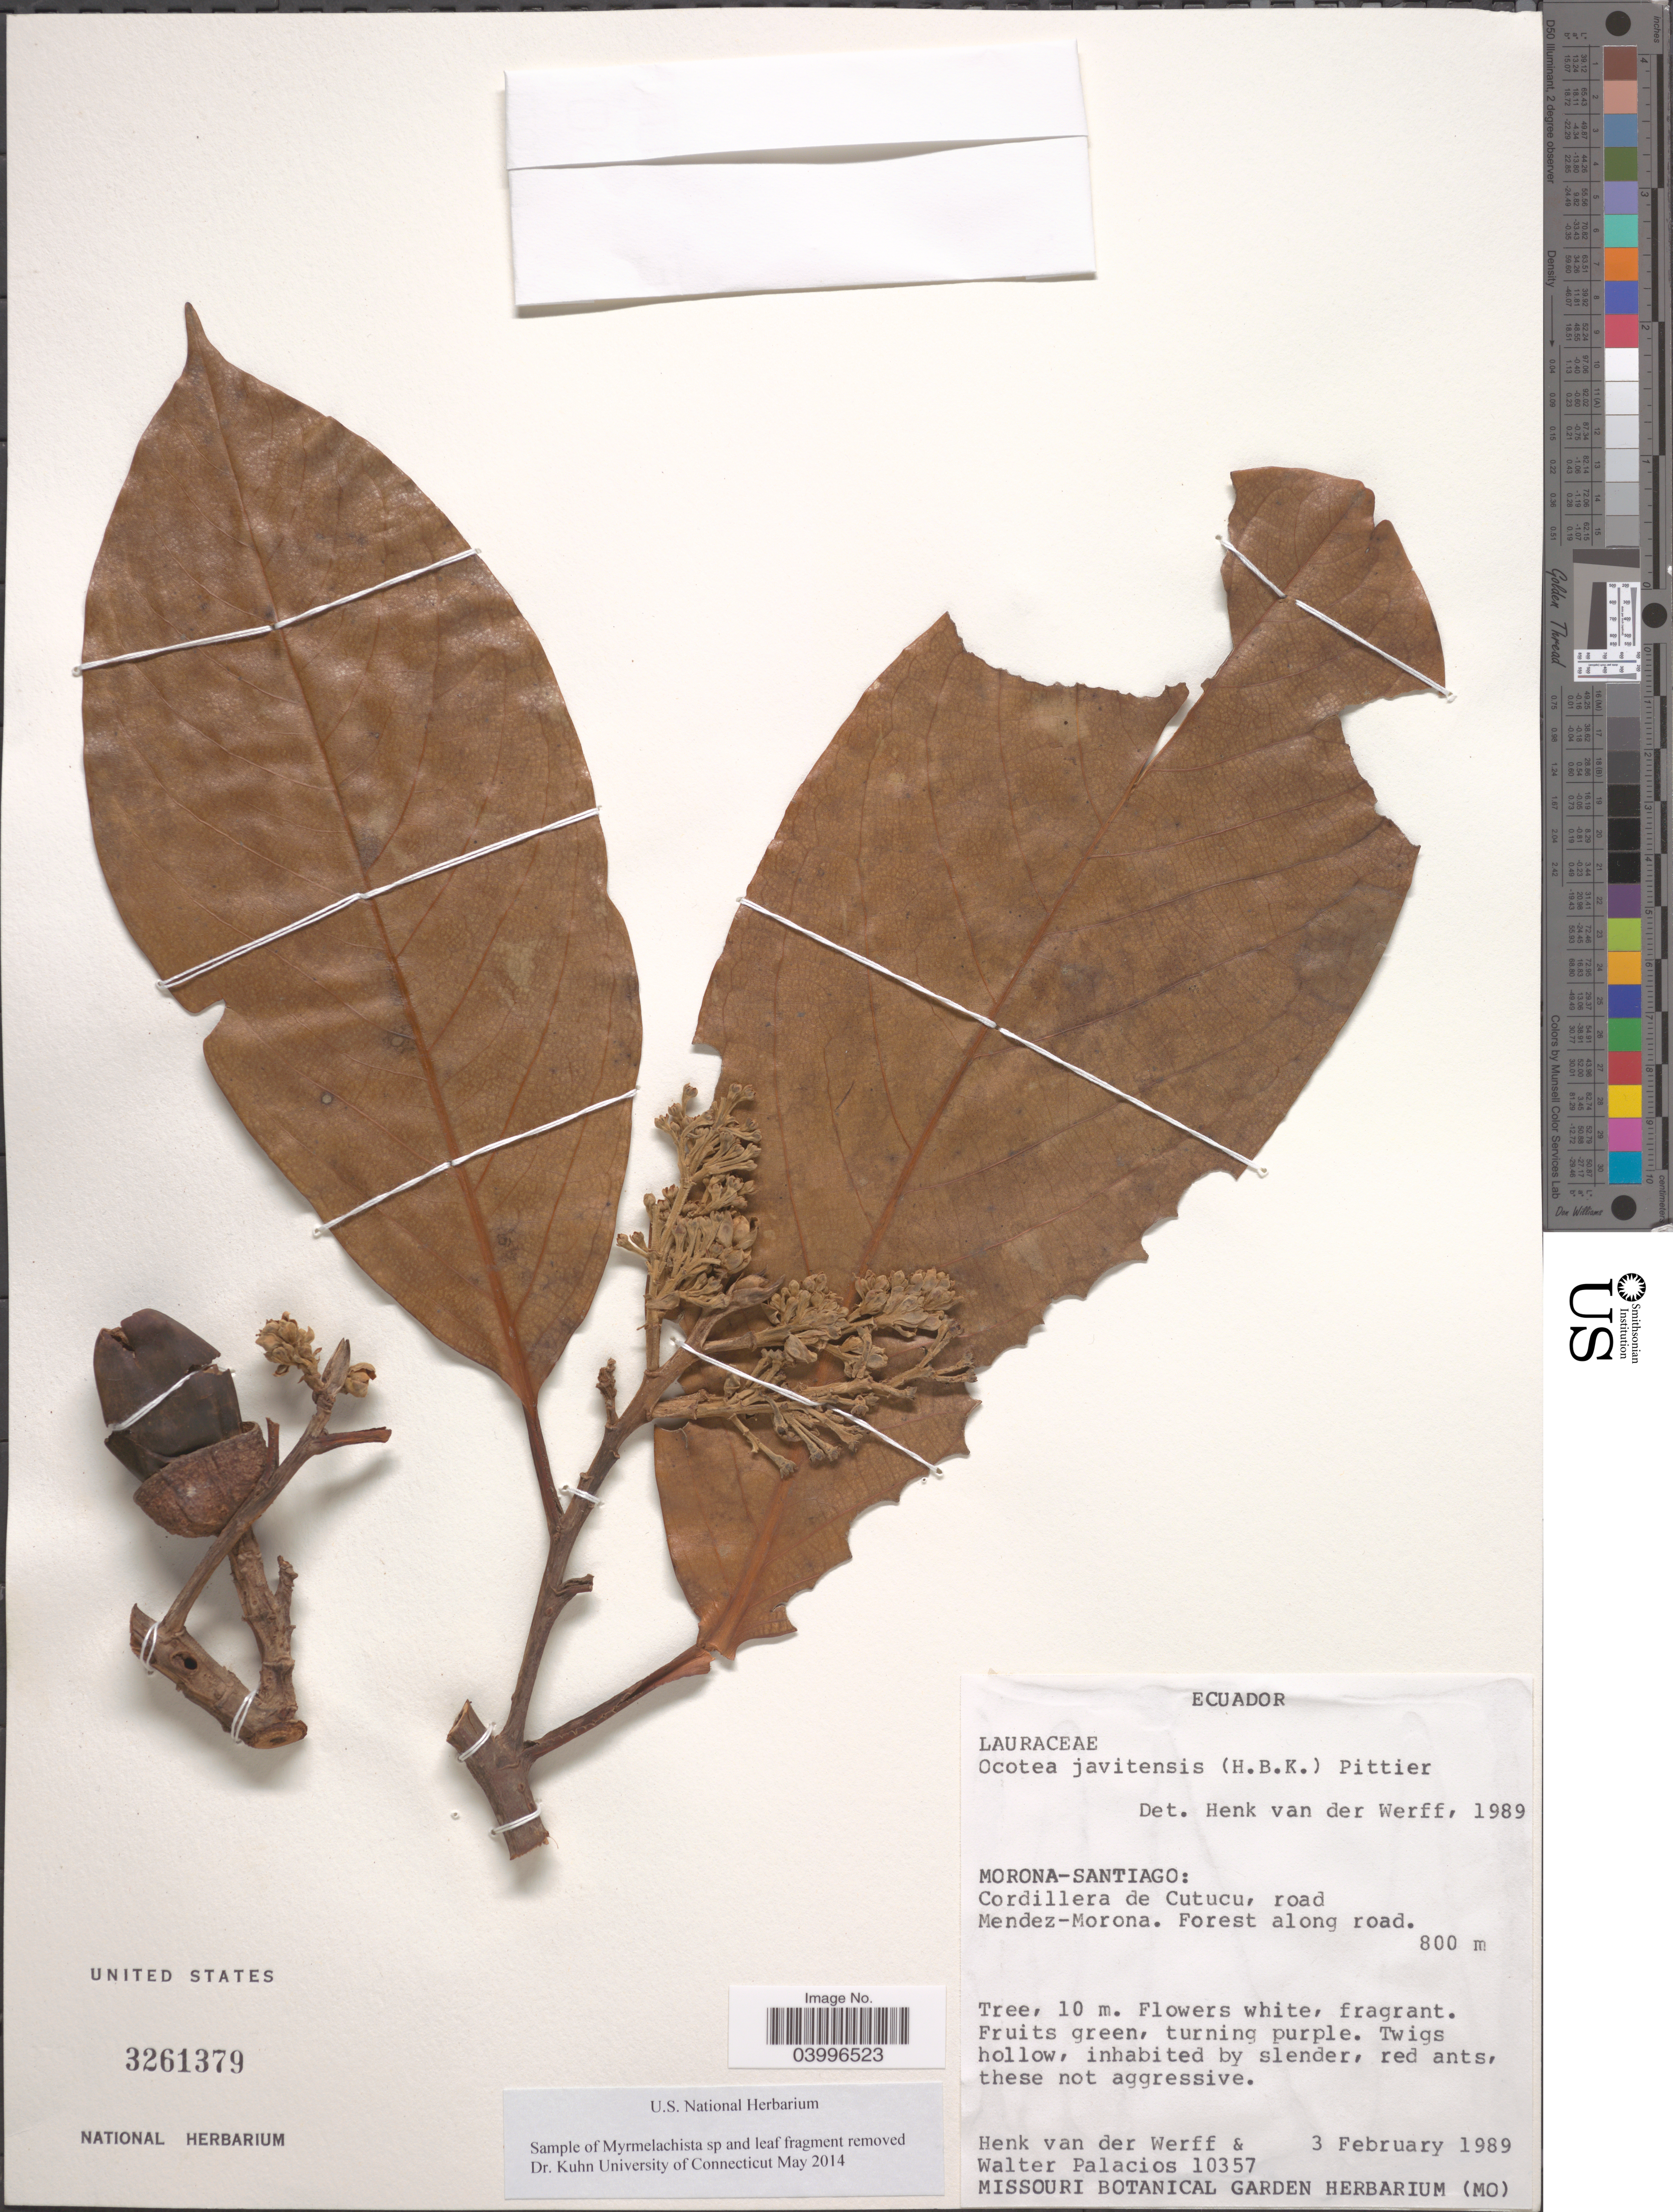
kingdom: Plantae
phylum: Tracheophyta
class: Magnoliopsida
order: Laurales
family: Lauraceae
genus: Ocotea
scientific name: Ocotea javitensis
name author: (Kunth) Pittier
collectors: H. van der Werff & W. Palacios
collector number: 10357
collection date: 1989-02-03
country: Ecuador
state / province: Morona-Santiago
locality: Cordillera de Cutucu, road Mendez-Morona. Forest along road.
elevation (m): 800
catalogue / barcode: US 3261379